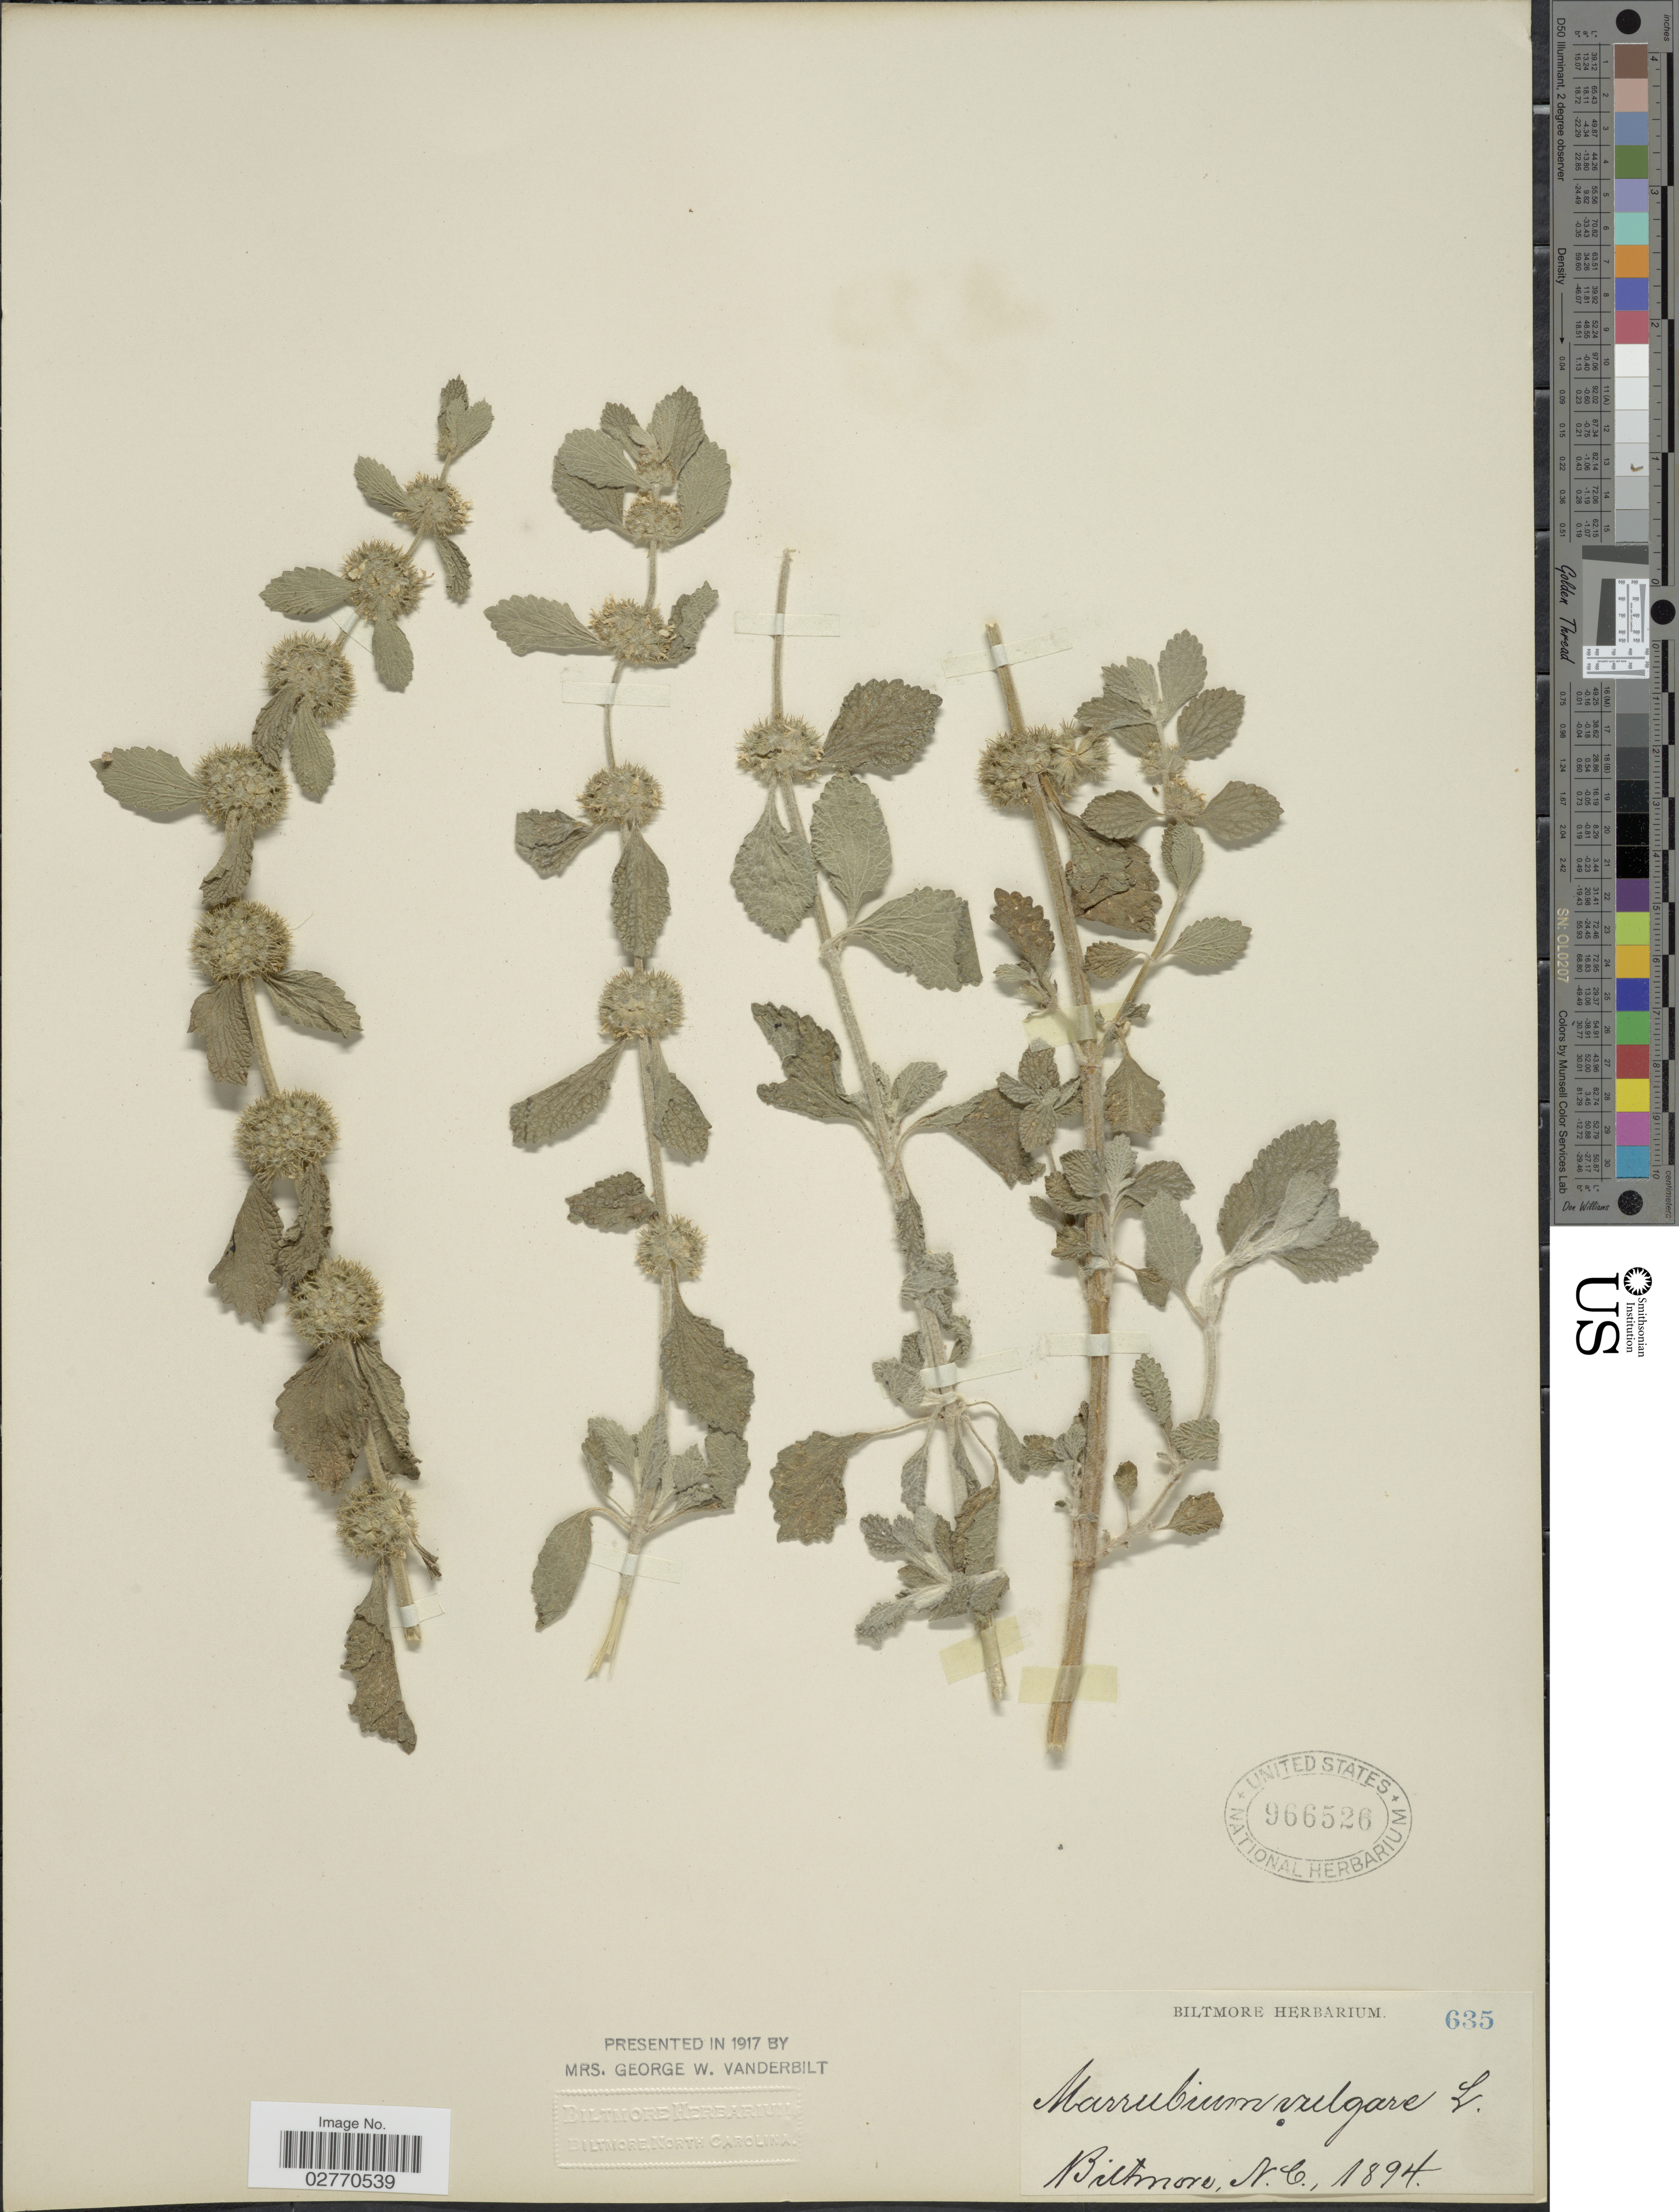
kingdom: Plantae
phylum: Tracheophyta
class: Magnoliopsida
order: Lamiales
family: Lamiaceae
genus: Marrubium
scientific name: Marrubium vulgare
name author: L.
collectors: ex herb. Biltmore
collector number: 635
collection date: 1894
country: United States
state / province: North Carolina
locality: Biltmore, N.C.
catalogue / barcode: US 966526